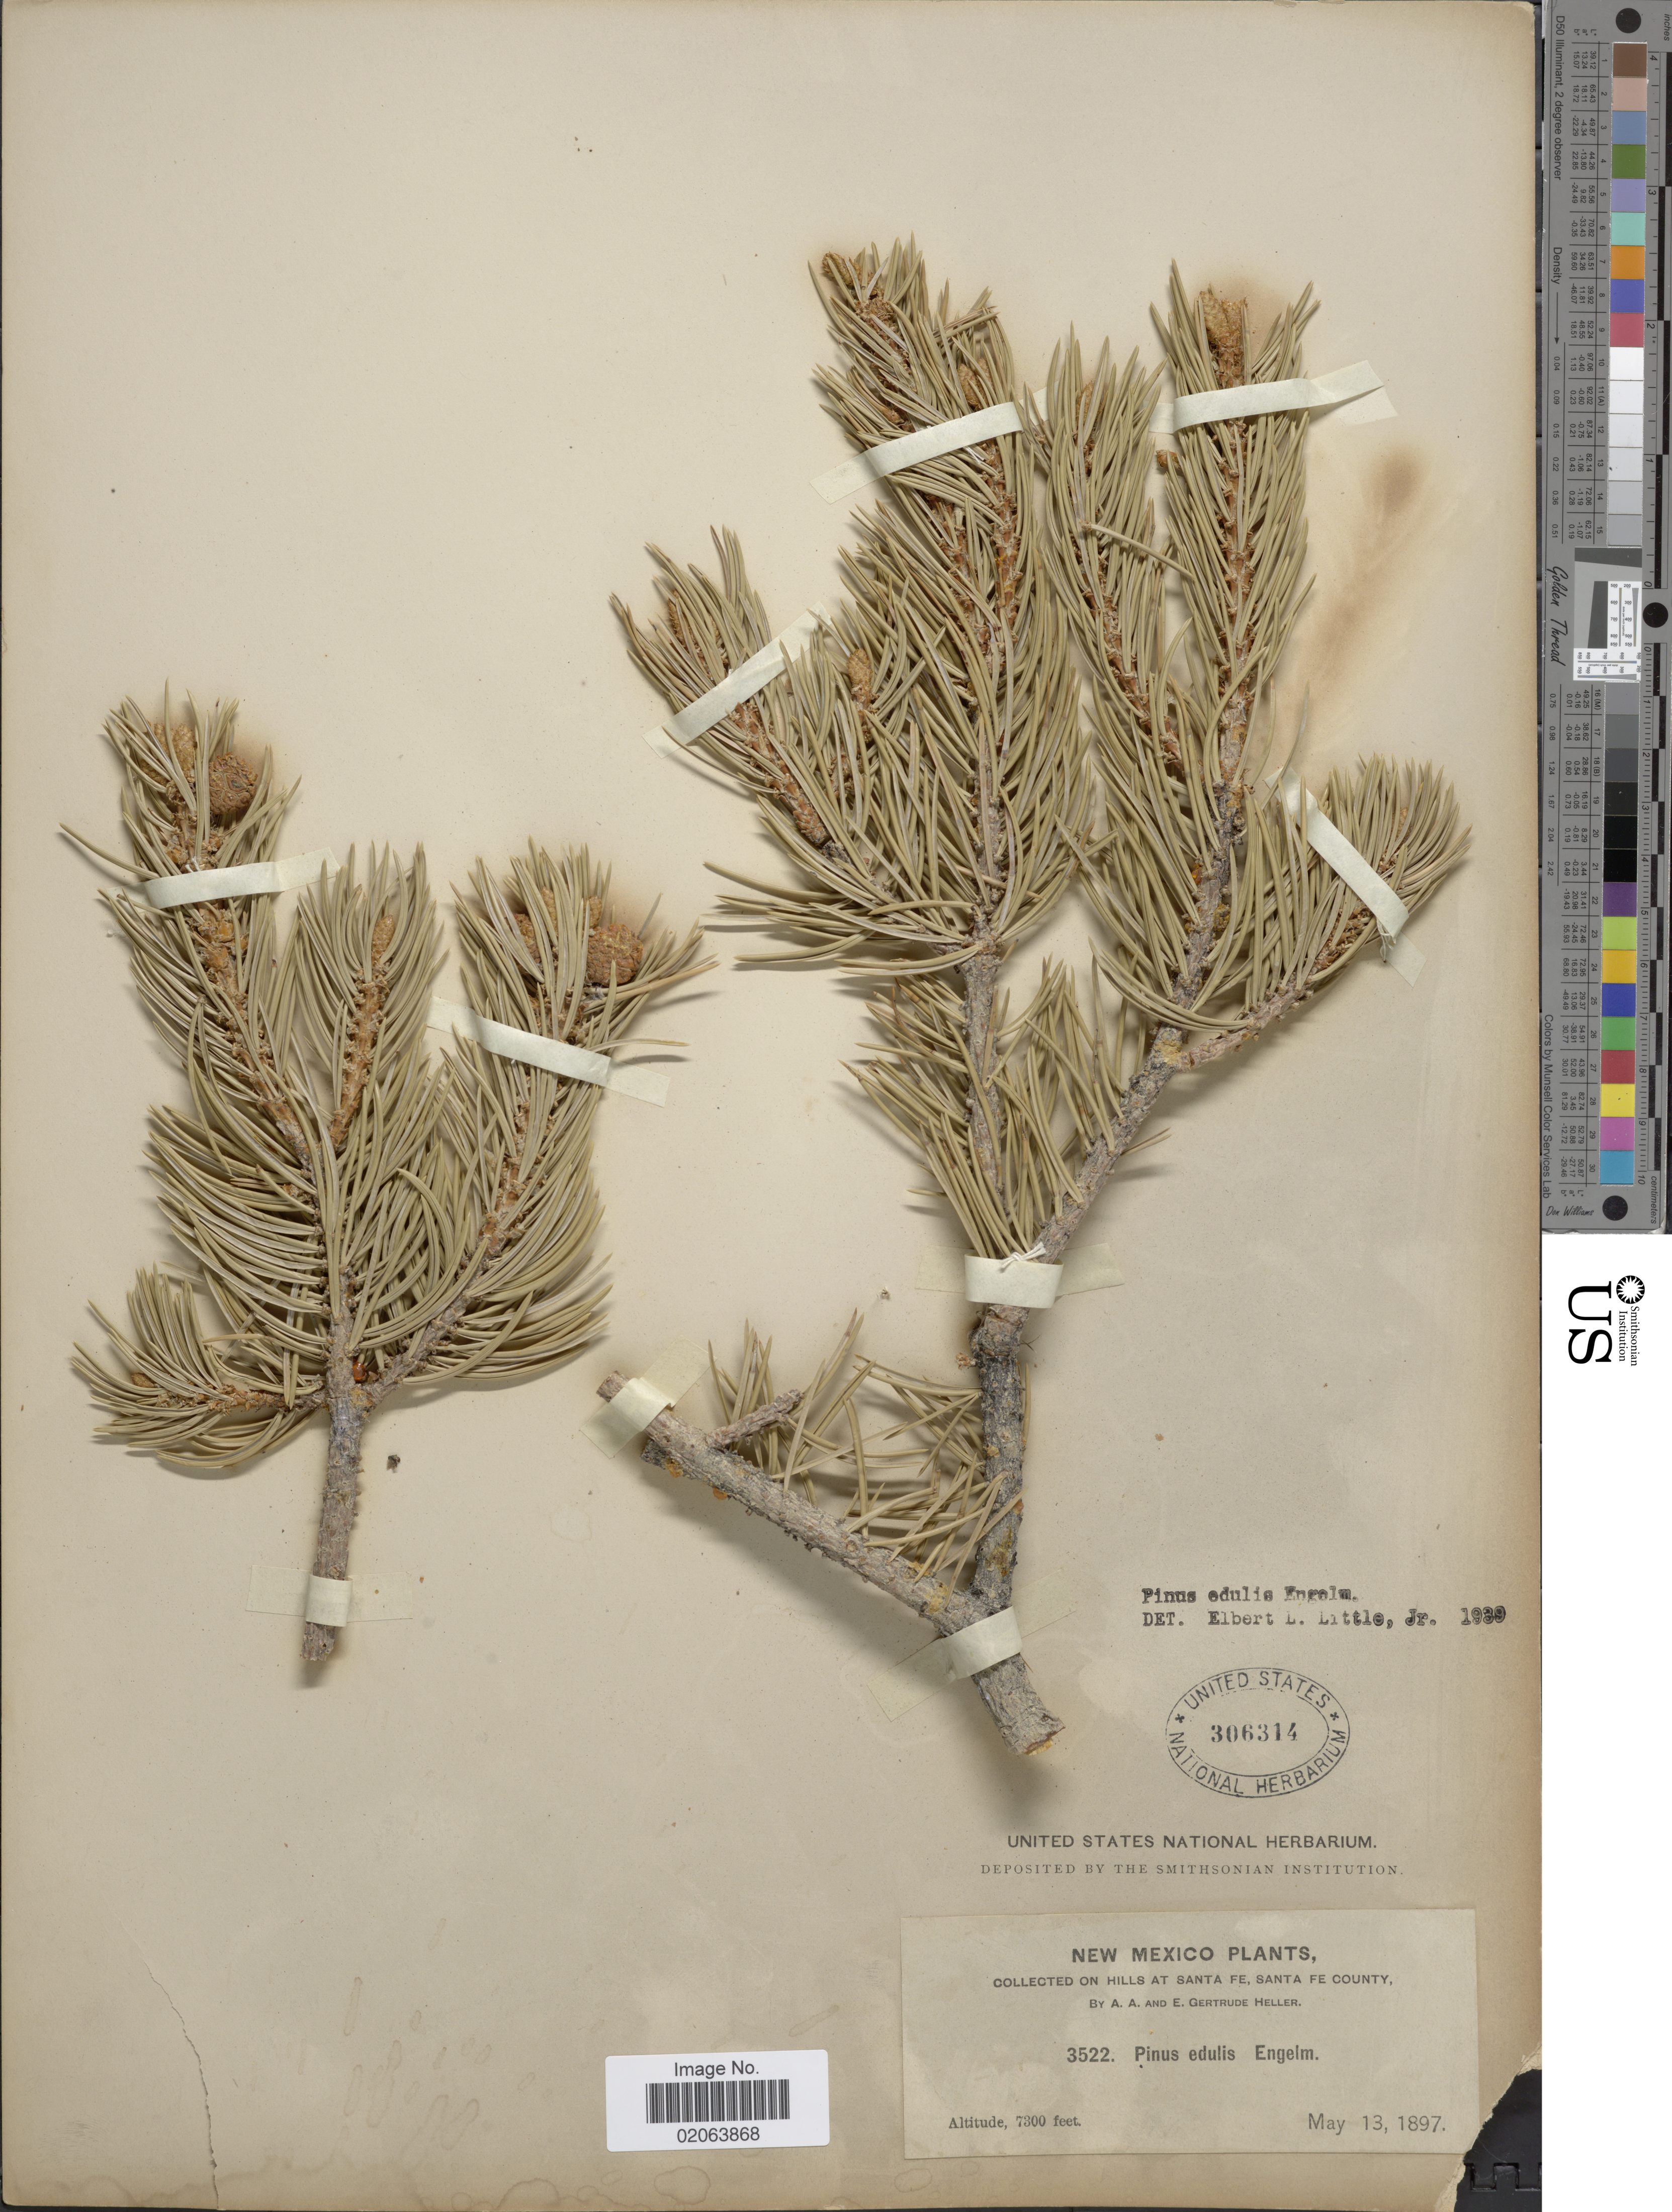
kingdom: Plantae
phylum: Tracheophyta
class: Pinopsida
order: Pinales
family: Pinaceae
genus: Pinus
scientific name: Pinus edulis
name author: Engelm.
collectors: A. A. Heller & E. Gertrude Heller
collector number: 3522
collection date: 1897-05-13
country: United States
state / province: New Mexico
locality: On hills at Santa Fe, Santa Fe County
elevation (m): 2225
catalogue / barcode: US 306314